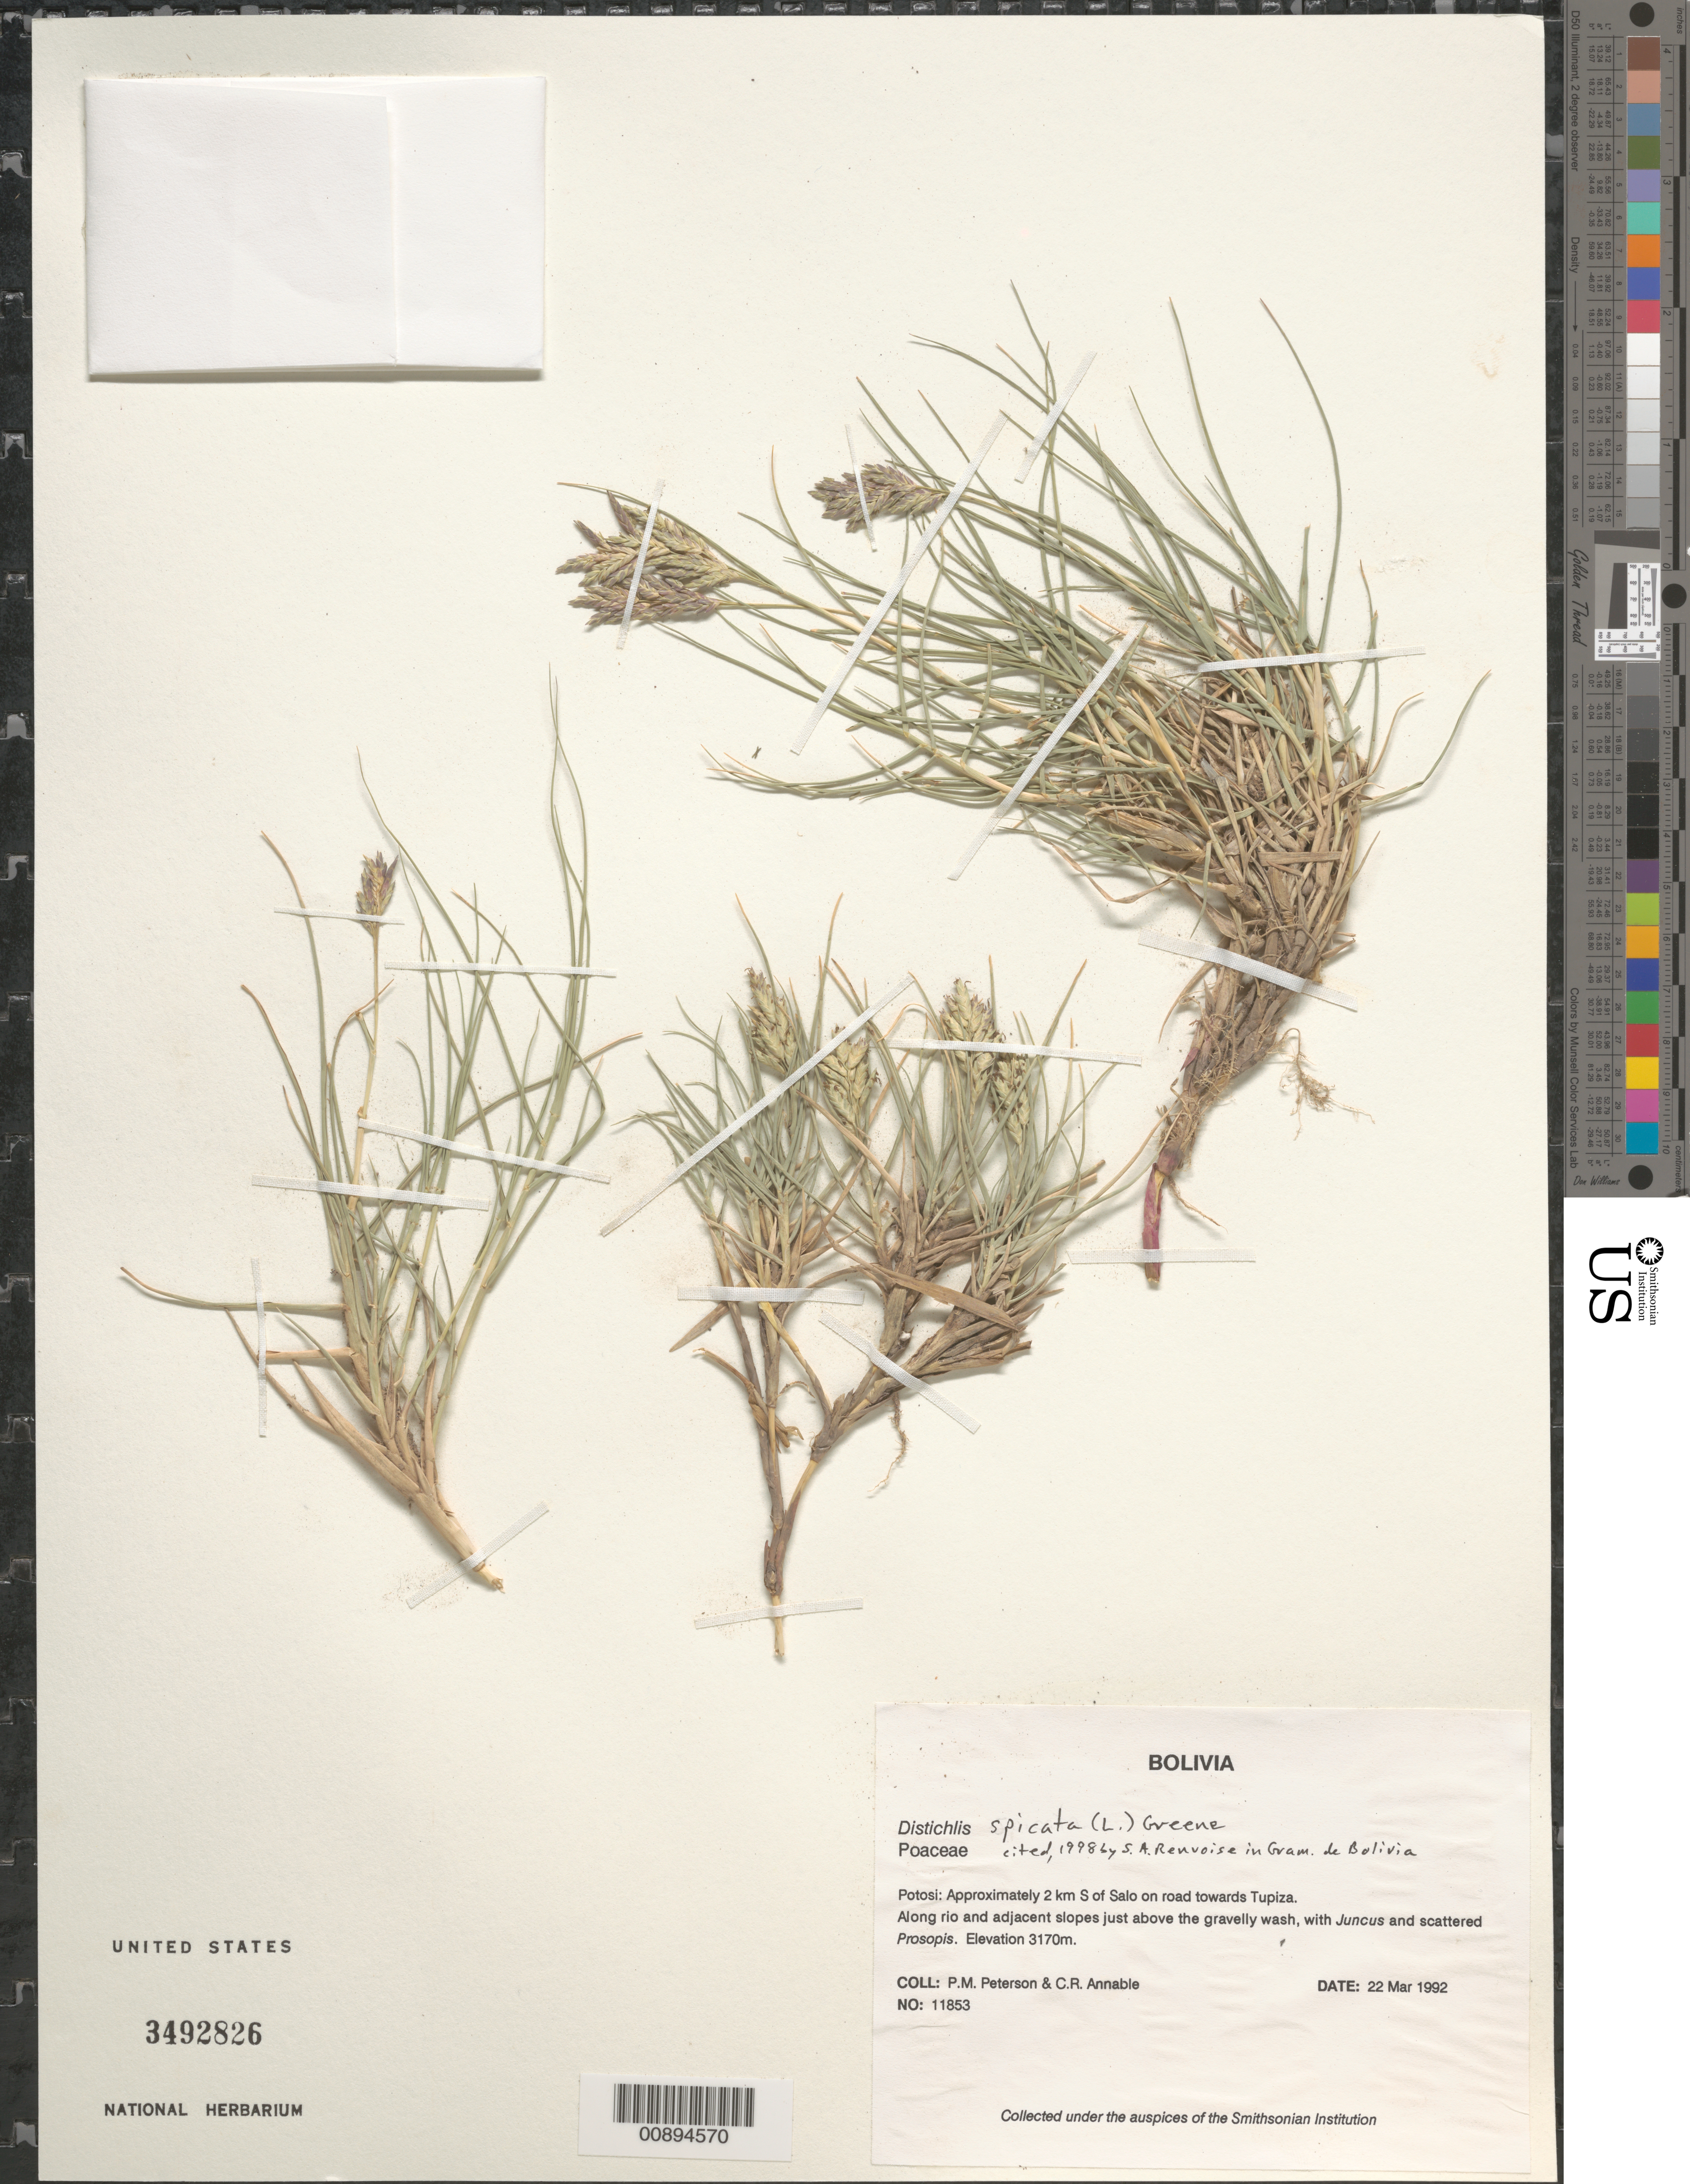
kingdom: Plantae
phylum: Tracheophyta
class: Liliopsida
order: Poales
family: Poaceae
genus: Distichlis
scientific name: Distichlis spicata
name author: (L.) Greene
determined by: Renvoize, S. A.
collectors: P. M. Peterson & C. R. Annable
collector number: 11853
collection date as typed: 22 Mar 1992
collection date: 1992-03-22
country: Bolivia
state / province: Potosi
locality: Approximately 2 km S of Salo on road towards Tupiza.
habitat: Along rio and adjacent slopes just above the gravelly wash, with Juncus and scattered Prosopis.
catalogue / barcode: US 3492826